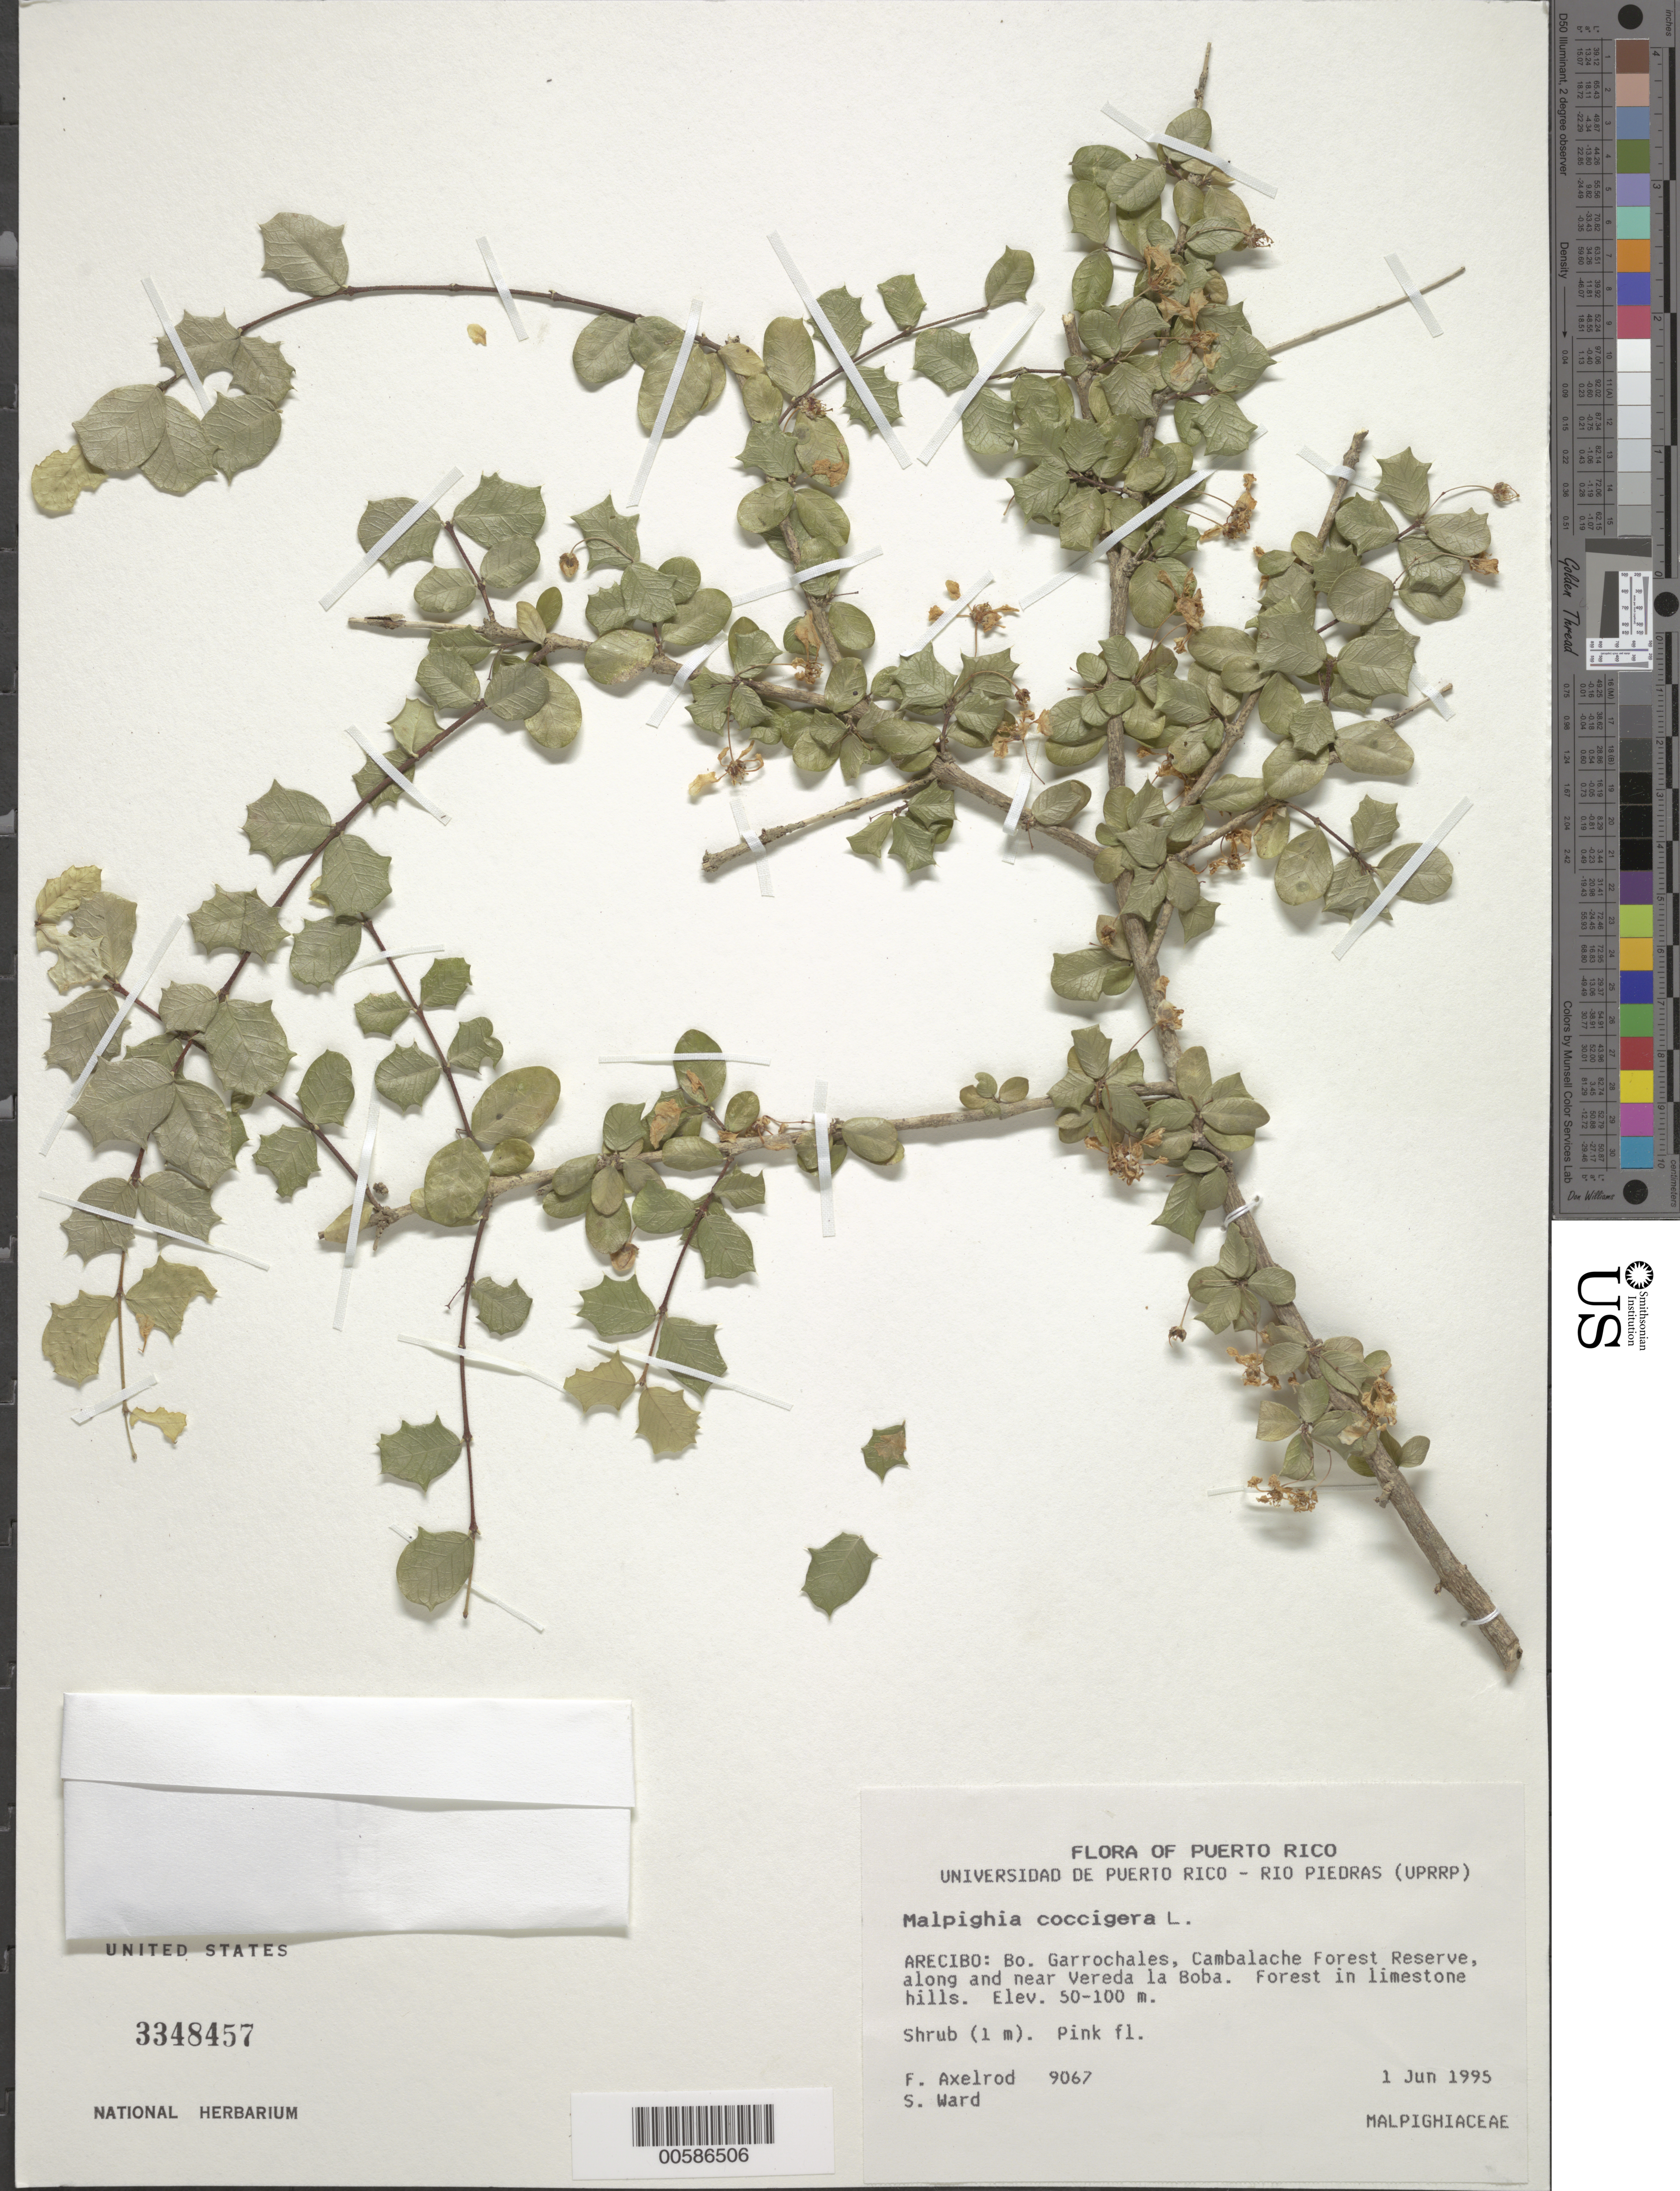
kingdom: Plantae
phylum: Tracheophyta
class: Magnoliopsida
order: Malpighiales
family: Malpighiaceae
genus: Malpighia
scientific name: Malpighia coccigera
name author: L.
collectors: F. S. Axelrod & S. Ward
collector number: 9067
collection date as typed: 01 Jun 1995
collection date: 1995-06-01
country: Puerto Rico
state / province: Arecibo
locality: Arecibo: Bo. Garrochales, Cambalache Forest Reserve, along and near Vereda la Boba.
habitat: Forest in limestone hills.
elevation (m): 50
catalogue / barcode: US 3348457